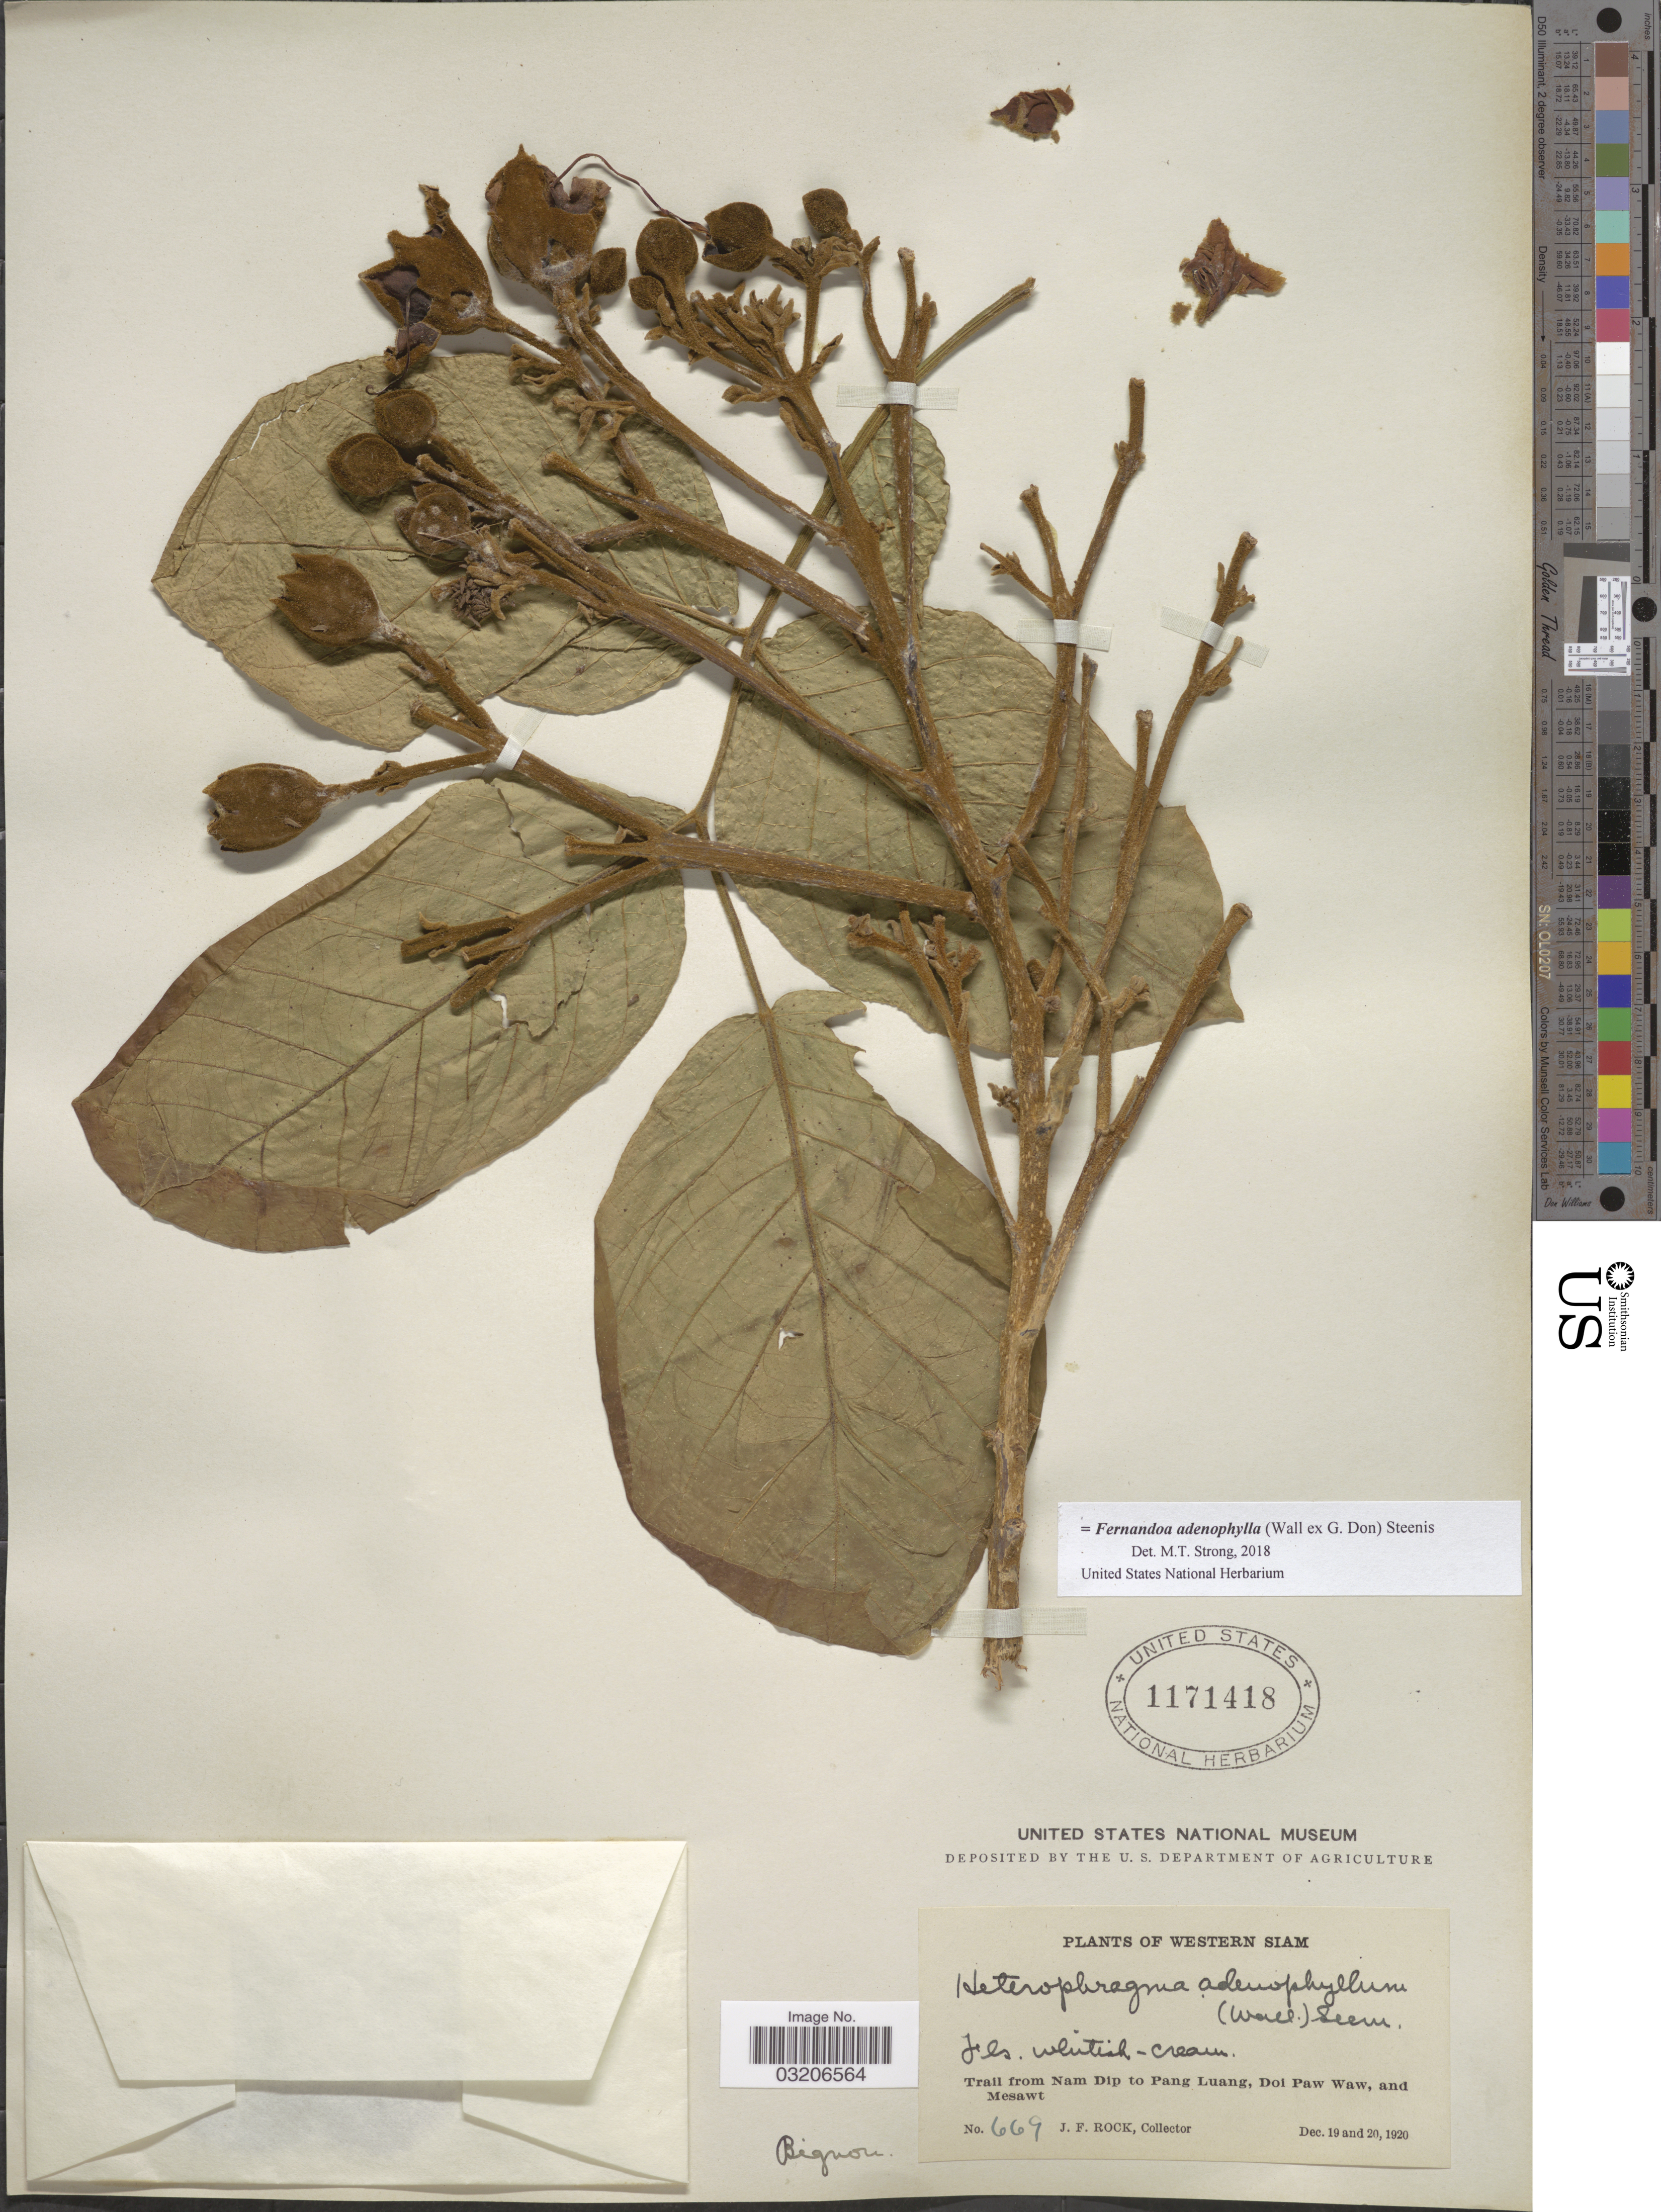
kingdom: Plantae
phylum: Tracheophyta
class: Magnoliopsida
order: Lamiales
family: Bignoniaceae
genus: Fernandoa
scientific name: Fernandoa adenophylla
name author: (Wall. ex G. Don) Steenis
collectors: J. Rock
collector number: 669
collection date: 1920-12-19/1920-12-20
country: Thailand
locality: Western Siam. Trail from Nam Dip to Pang Luang, Doi Paw Waw, and Mesawt.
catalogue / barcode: US 1171418